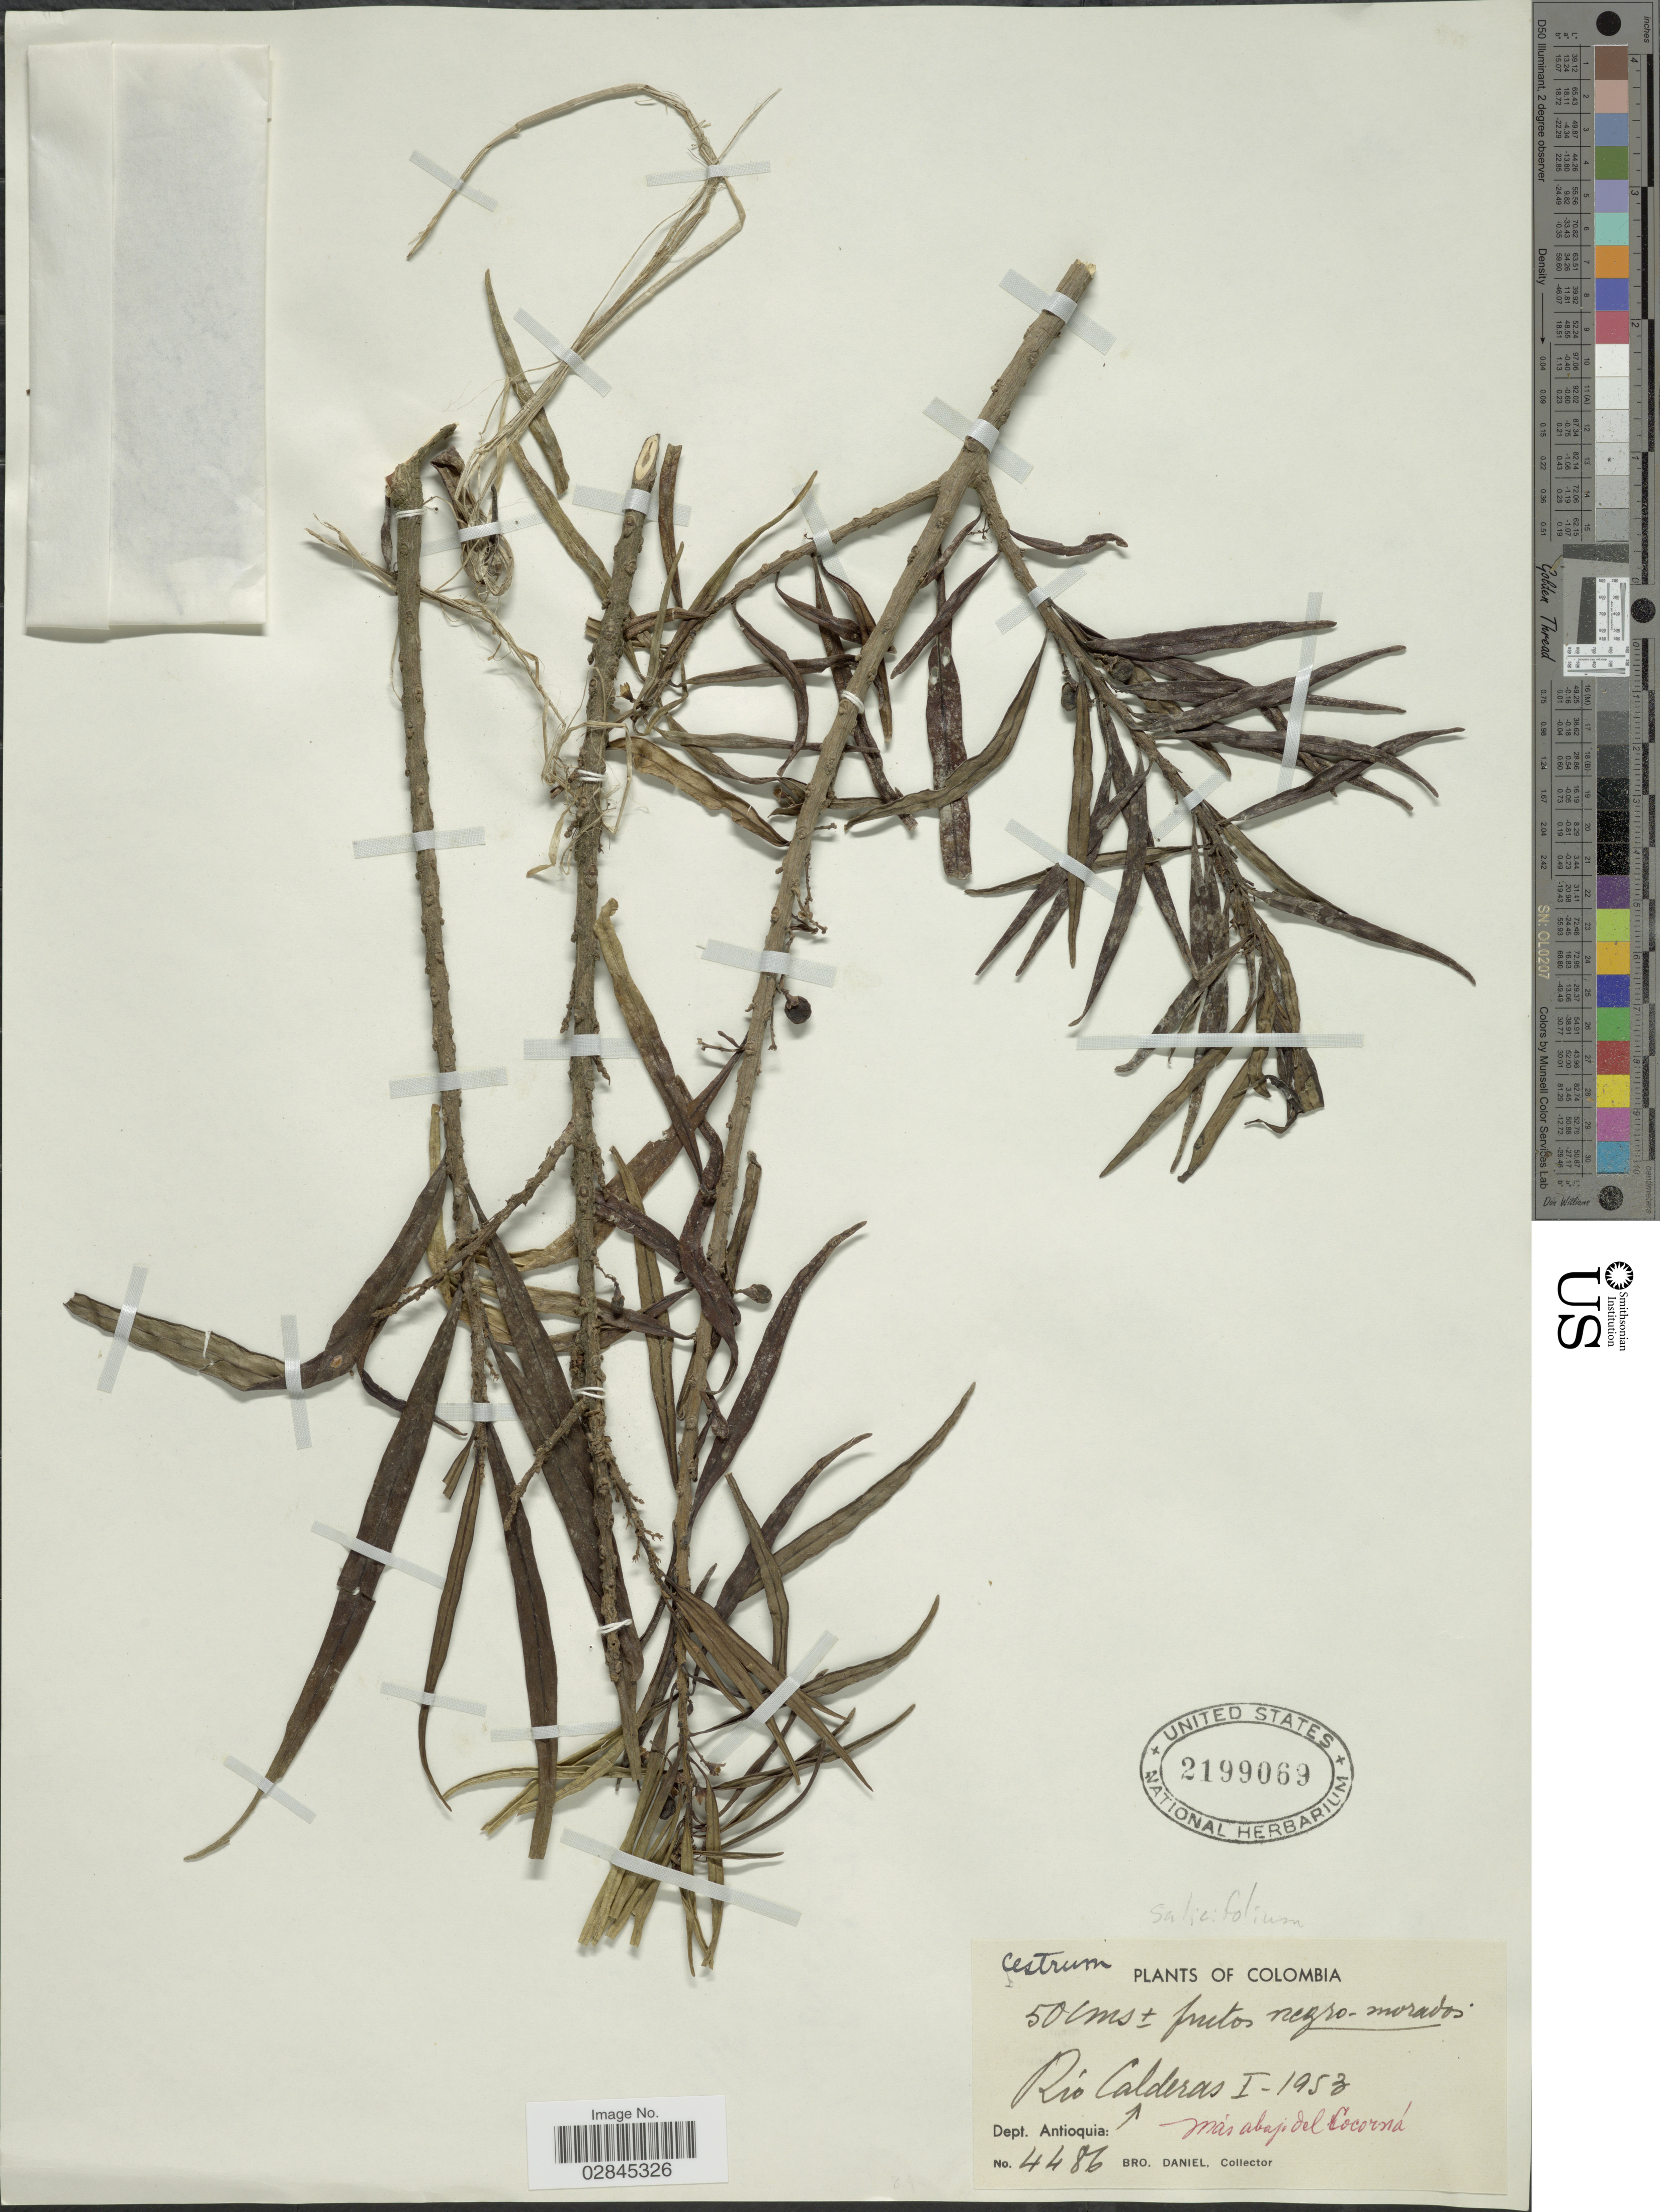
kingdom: Plantae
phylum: Tracheophyta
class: Magnoliopsida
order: Solanales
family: Solanaceae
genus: Cestrum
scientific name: Cestrum sp.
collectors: Bro. Daniel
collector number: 4486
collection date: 1953-01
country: Colombia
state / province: Antioquia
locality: Dept. Antioquia: Río Calderas. Más abajo del Cocorná.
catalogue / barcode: US 2199069